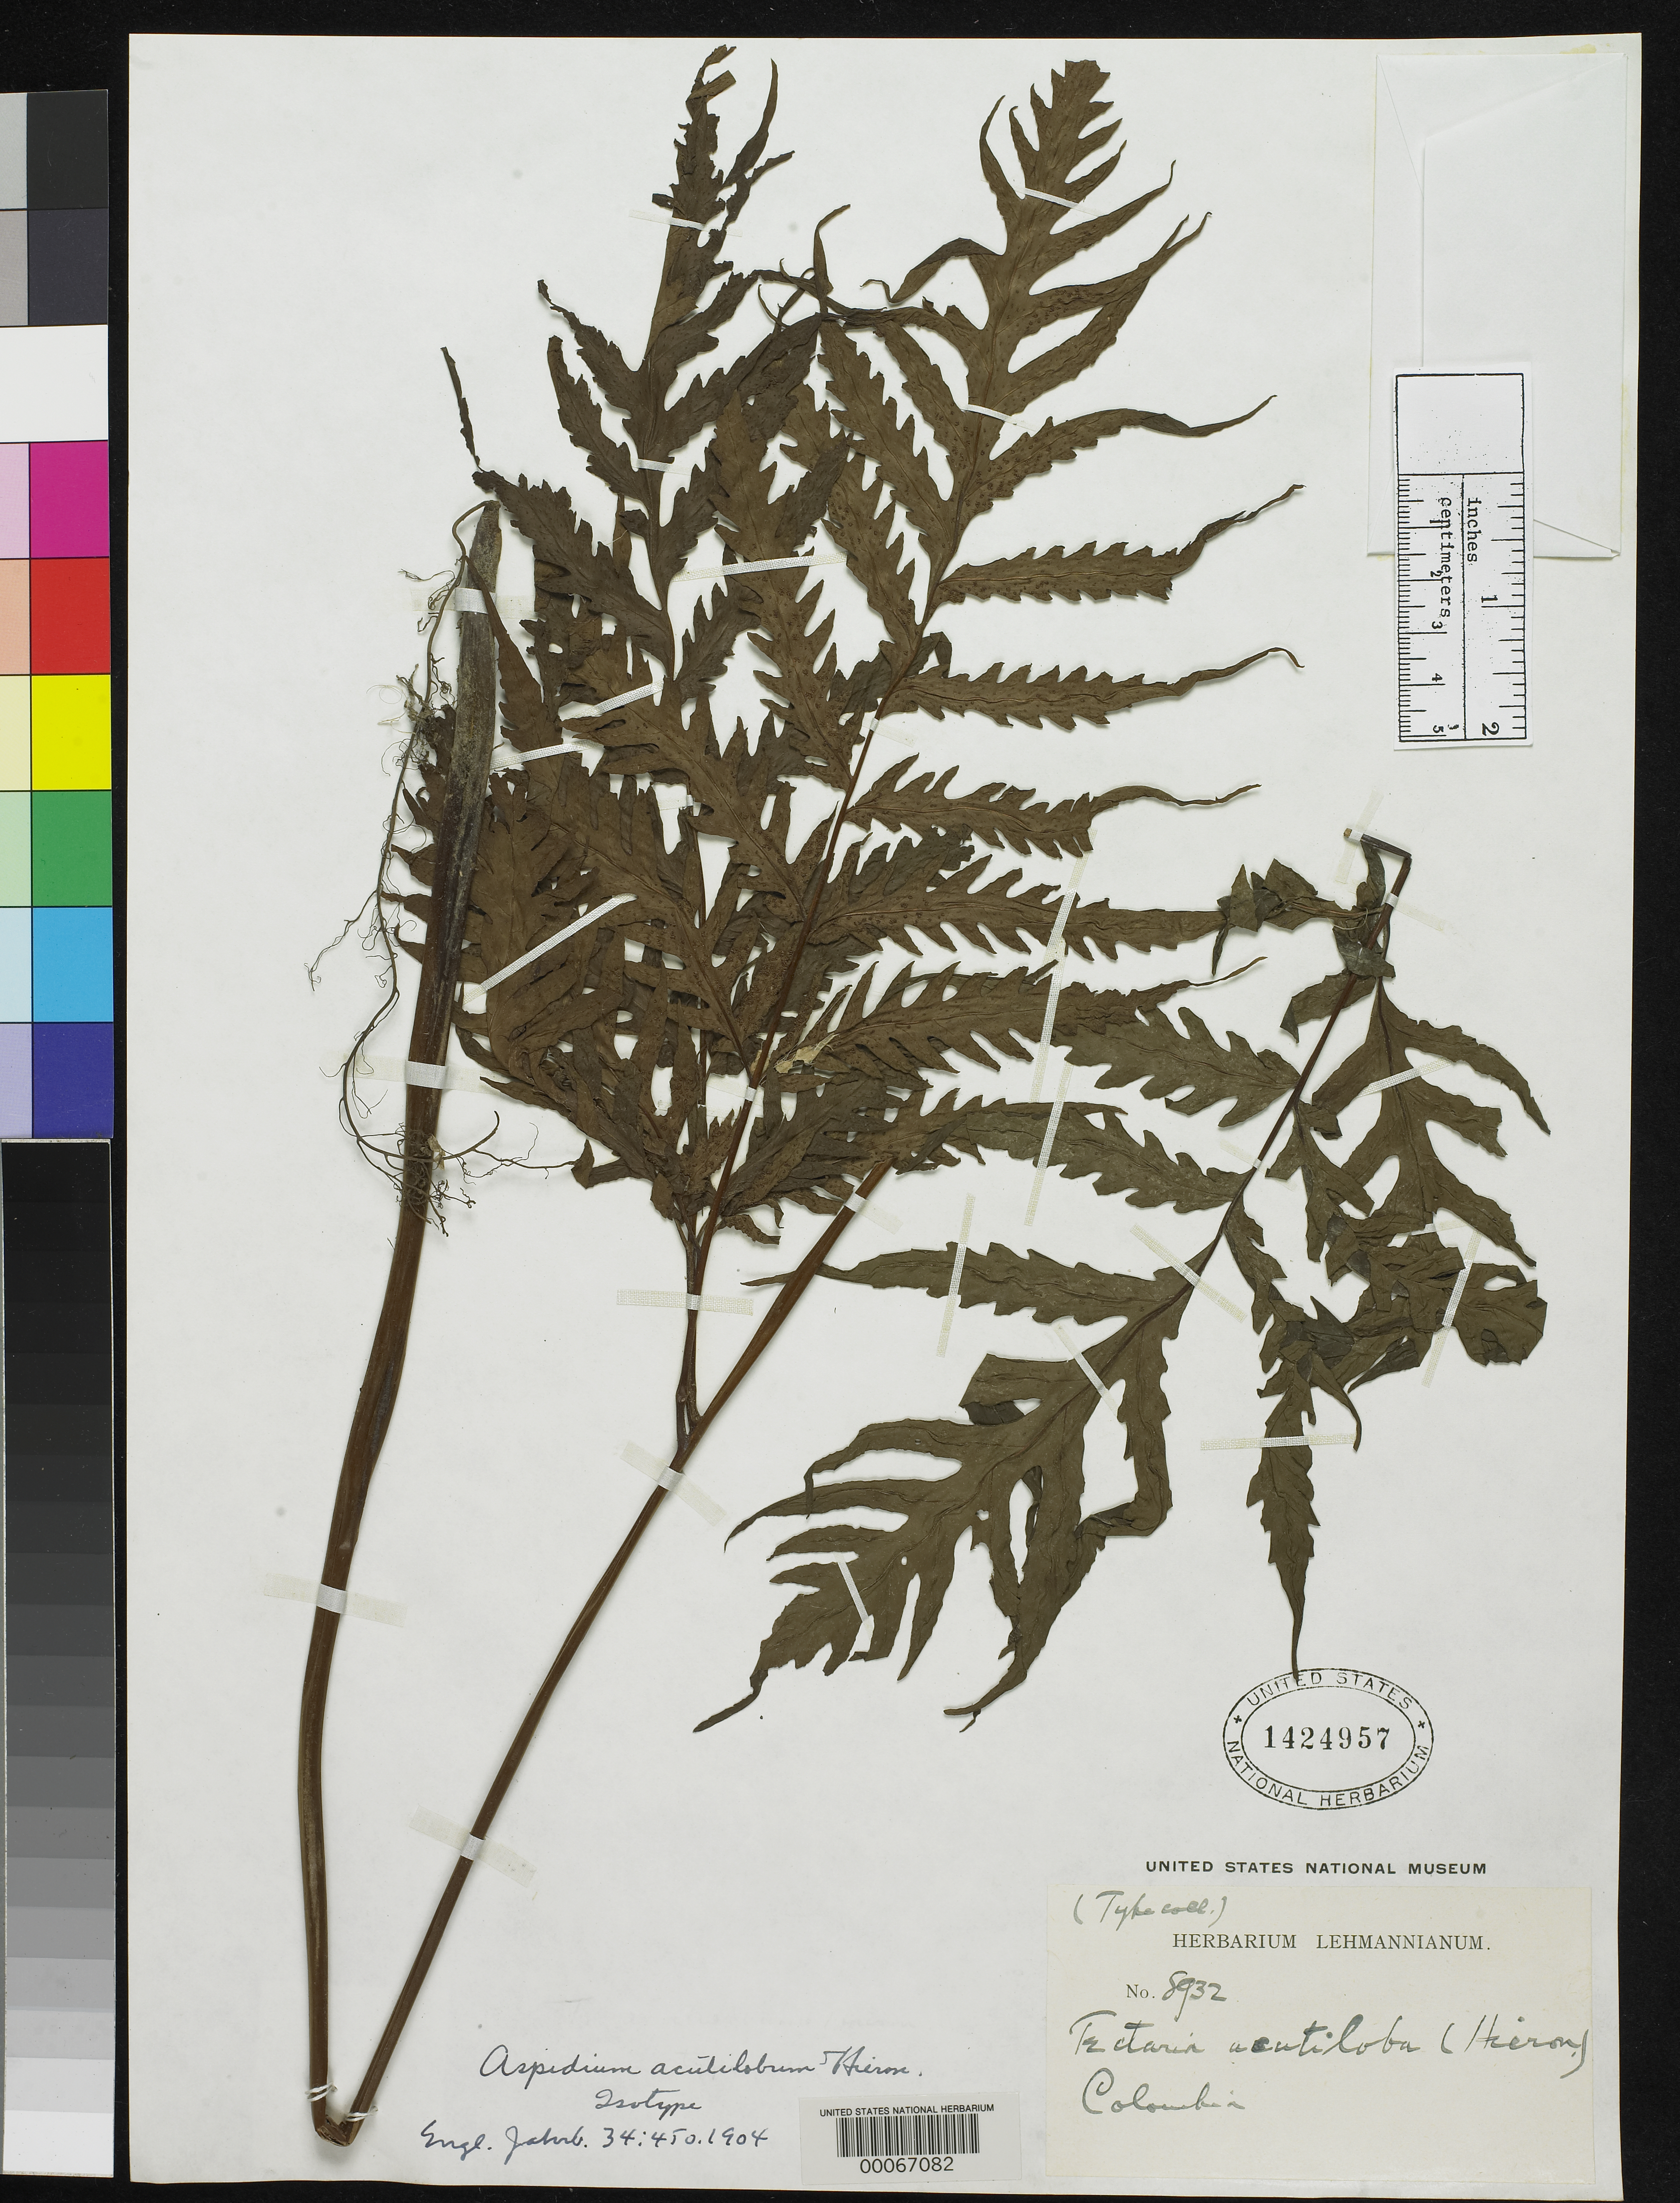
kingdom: Plantae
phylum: Tracheophyta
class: Polypodiopsida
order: Polypodiales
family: Tectariaceae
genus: Aspidium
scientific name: Aspidium acutilobum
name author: Hieron.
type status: Isotype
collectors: F. C. Lehmann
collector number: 8932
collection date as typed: Jun 1899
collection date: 1899-06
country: Colombia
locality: Rio Timbiqui.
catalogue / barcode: US 1424957